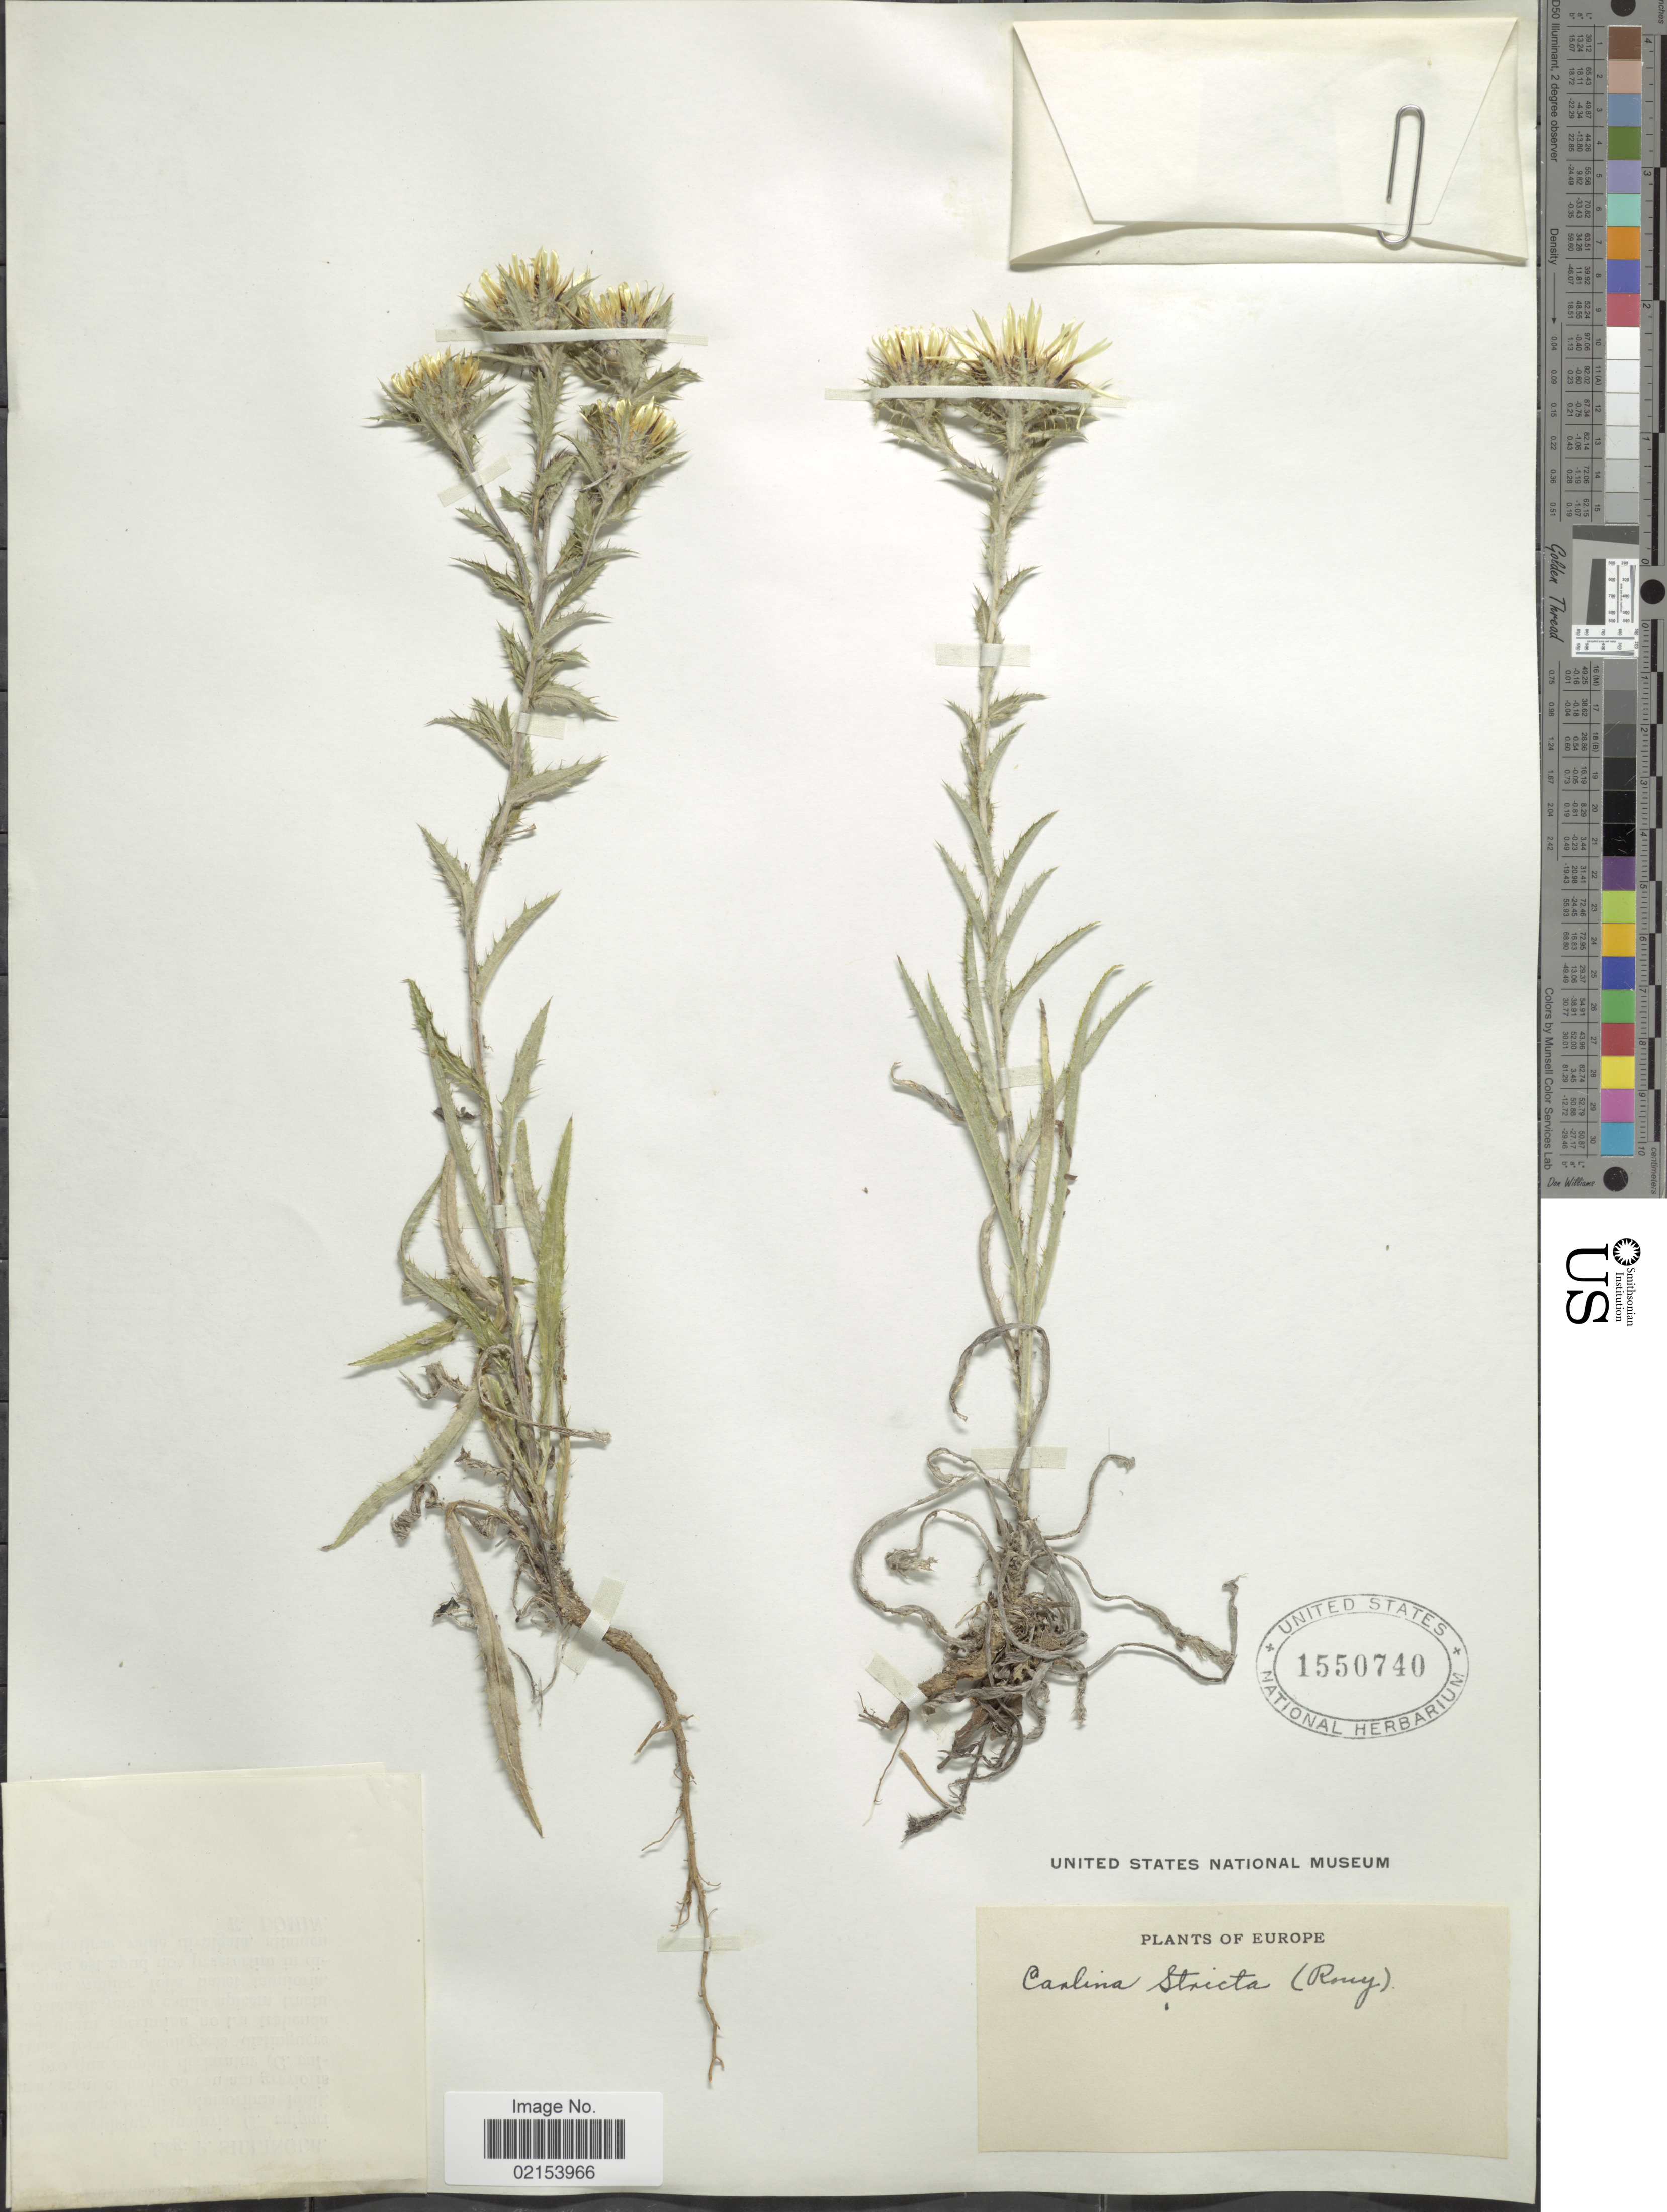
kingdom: Plantae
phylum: Tracheophyta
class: Magnoliopsida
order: Asterales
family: Asteraceae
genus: Carlina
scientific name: Carlina vulgaris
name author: L.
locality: Europe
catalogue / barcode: US 1550740